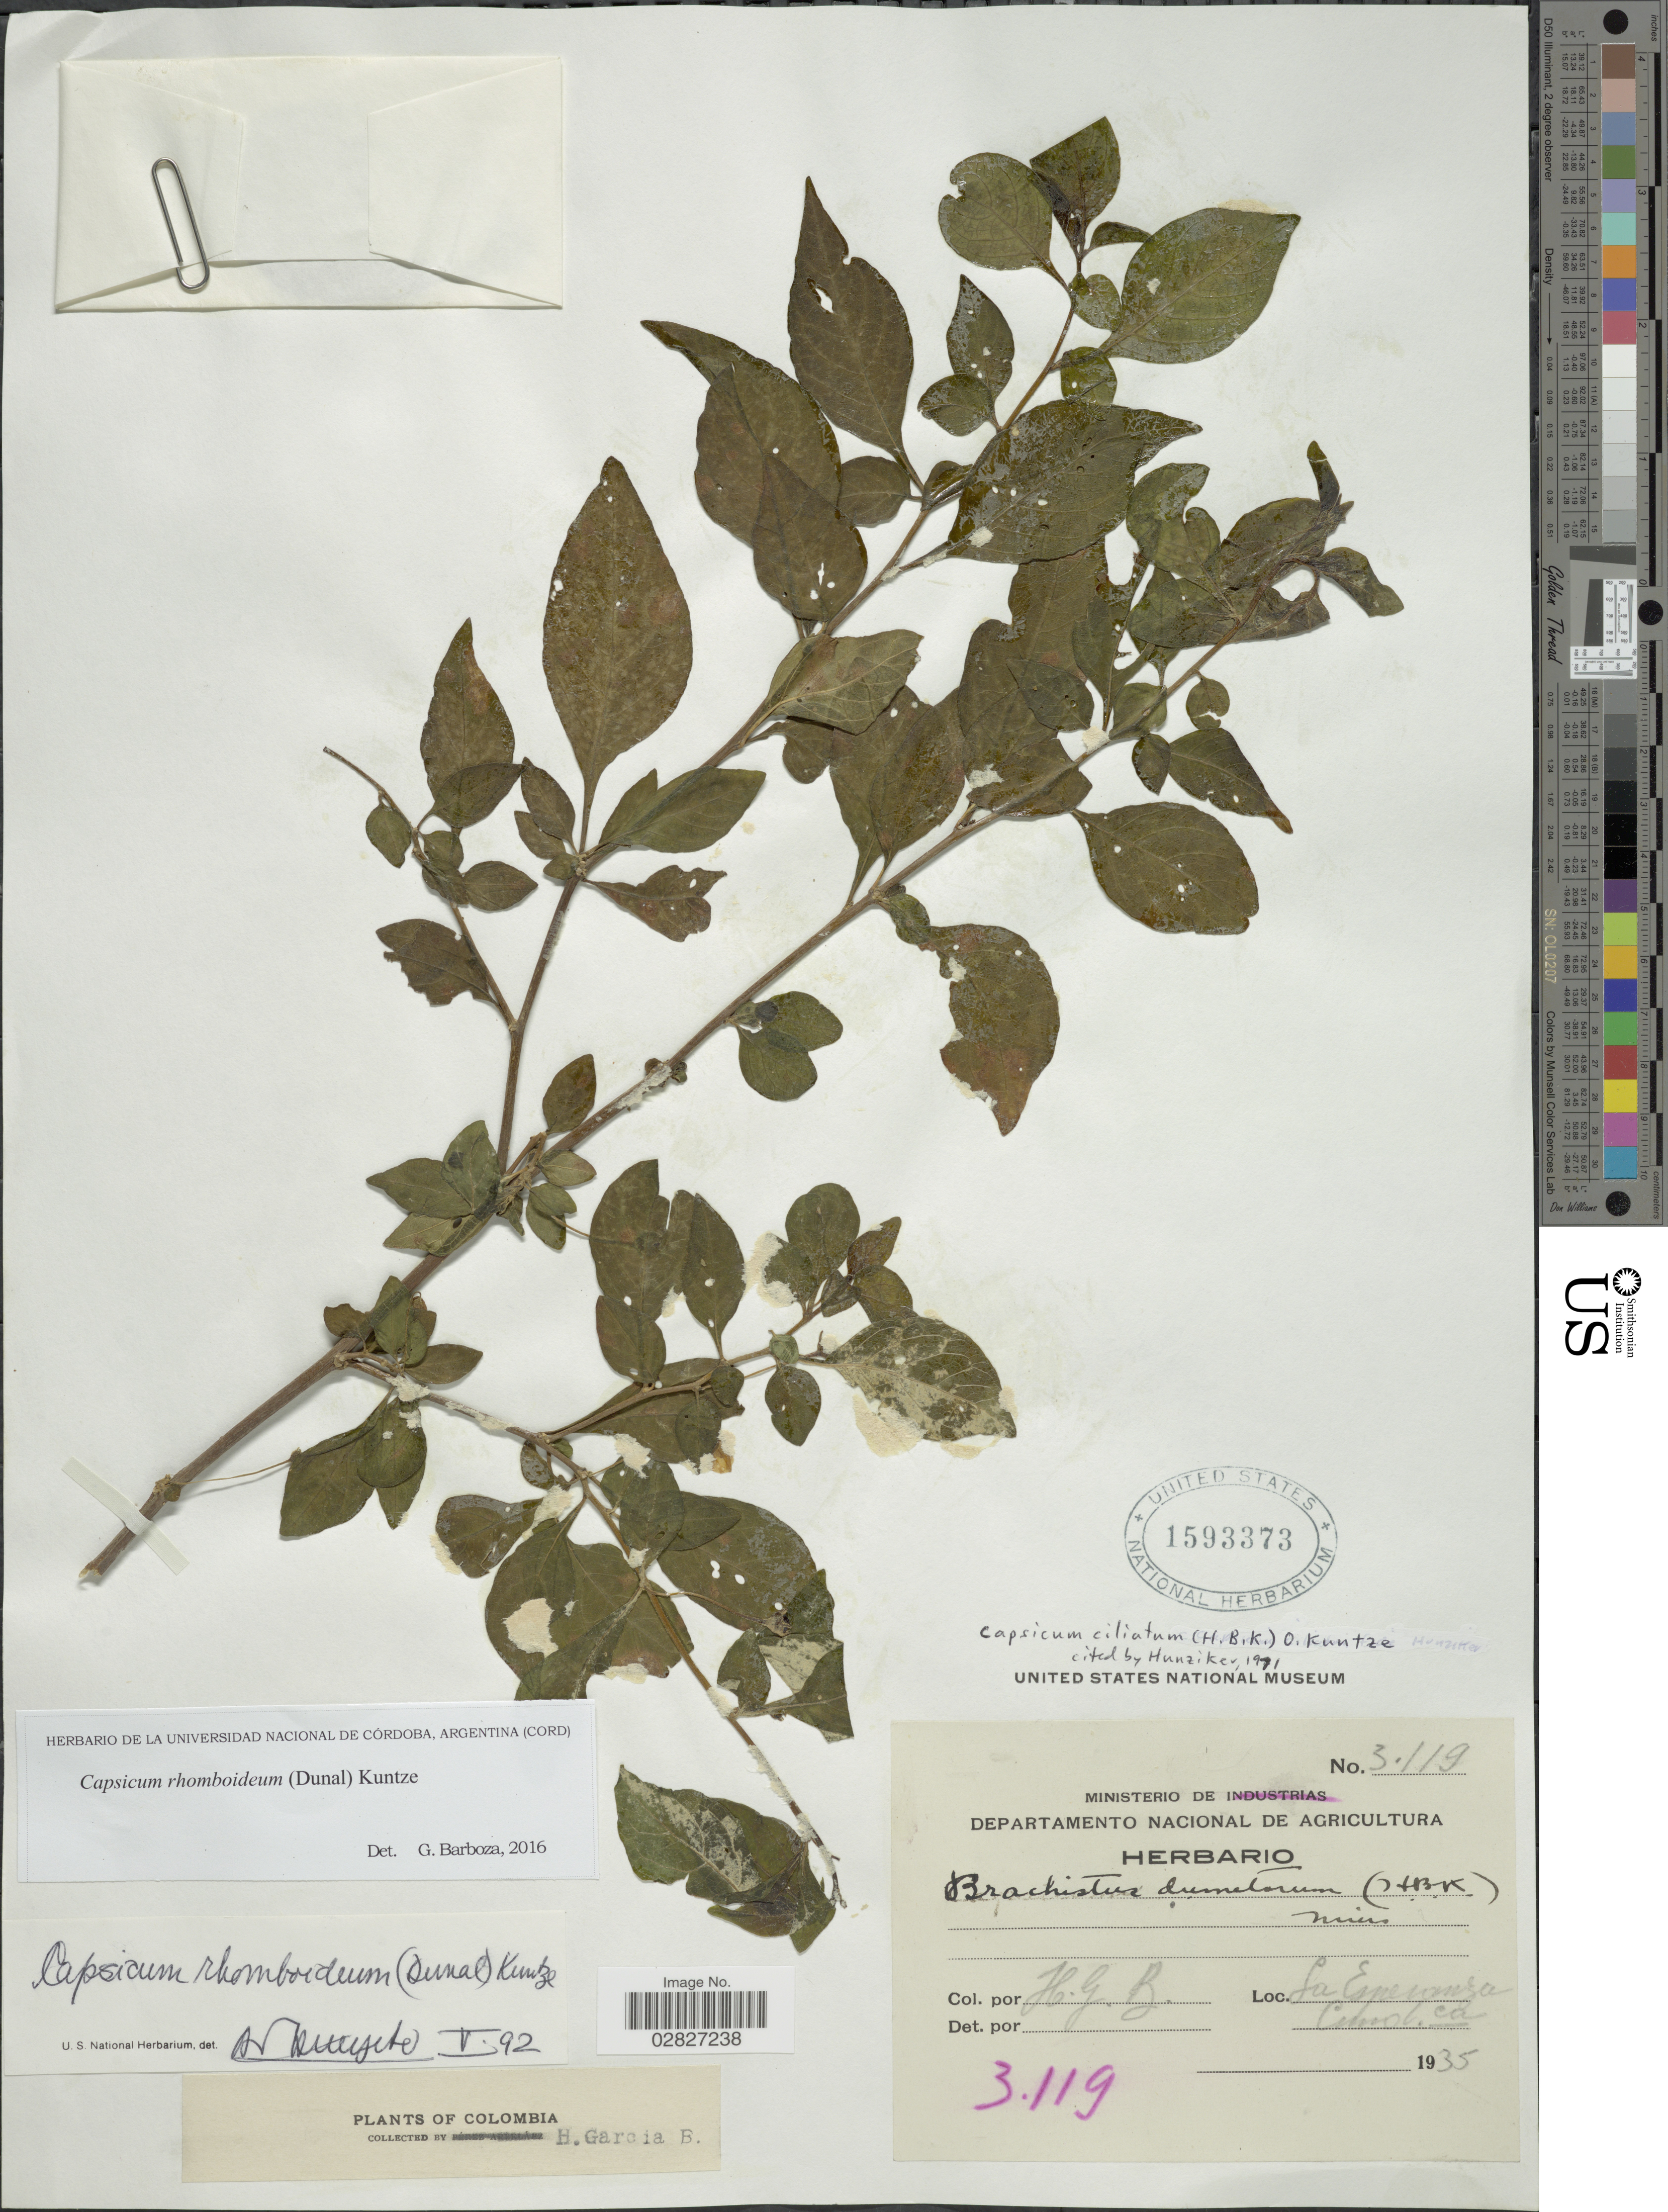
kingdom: Plantae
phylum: Tracheophyta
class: Magnoliopsida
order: Solanales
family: Solanaceae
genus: Capsicum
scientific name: Capsicum rhomboideum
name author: (Humb. & Bonpl. ex Dunal) Kuntze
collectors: H. García Barriga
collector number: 3119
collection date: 1935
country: Colombia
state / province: Cundinamarca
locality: La Esperanza, Cund.ca.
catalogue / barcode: US 1593373